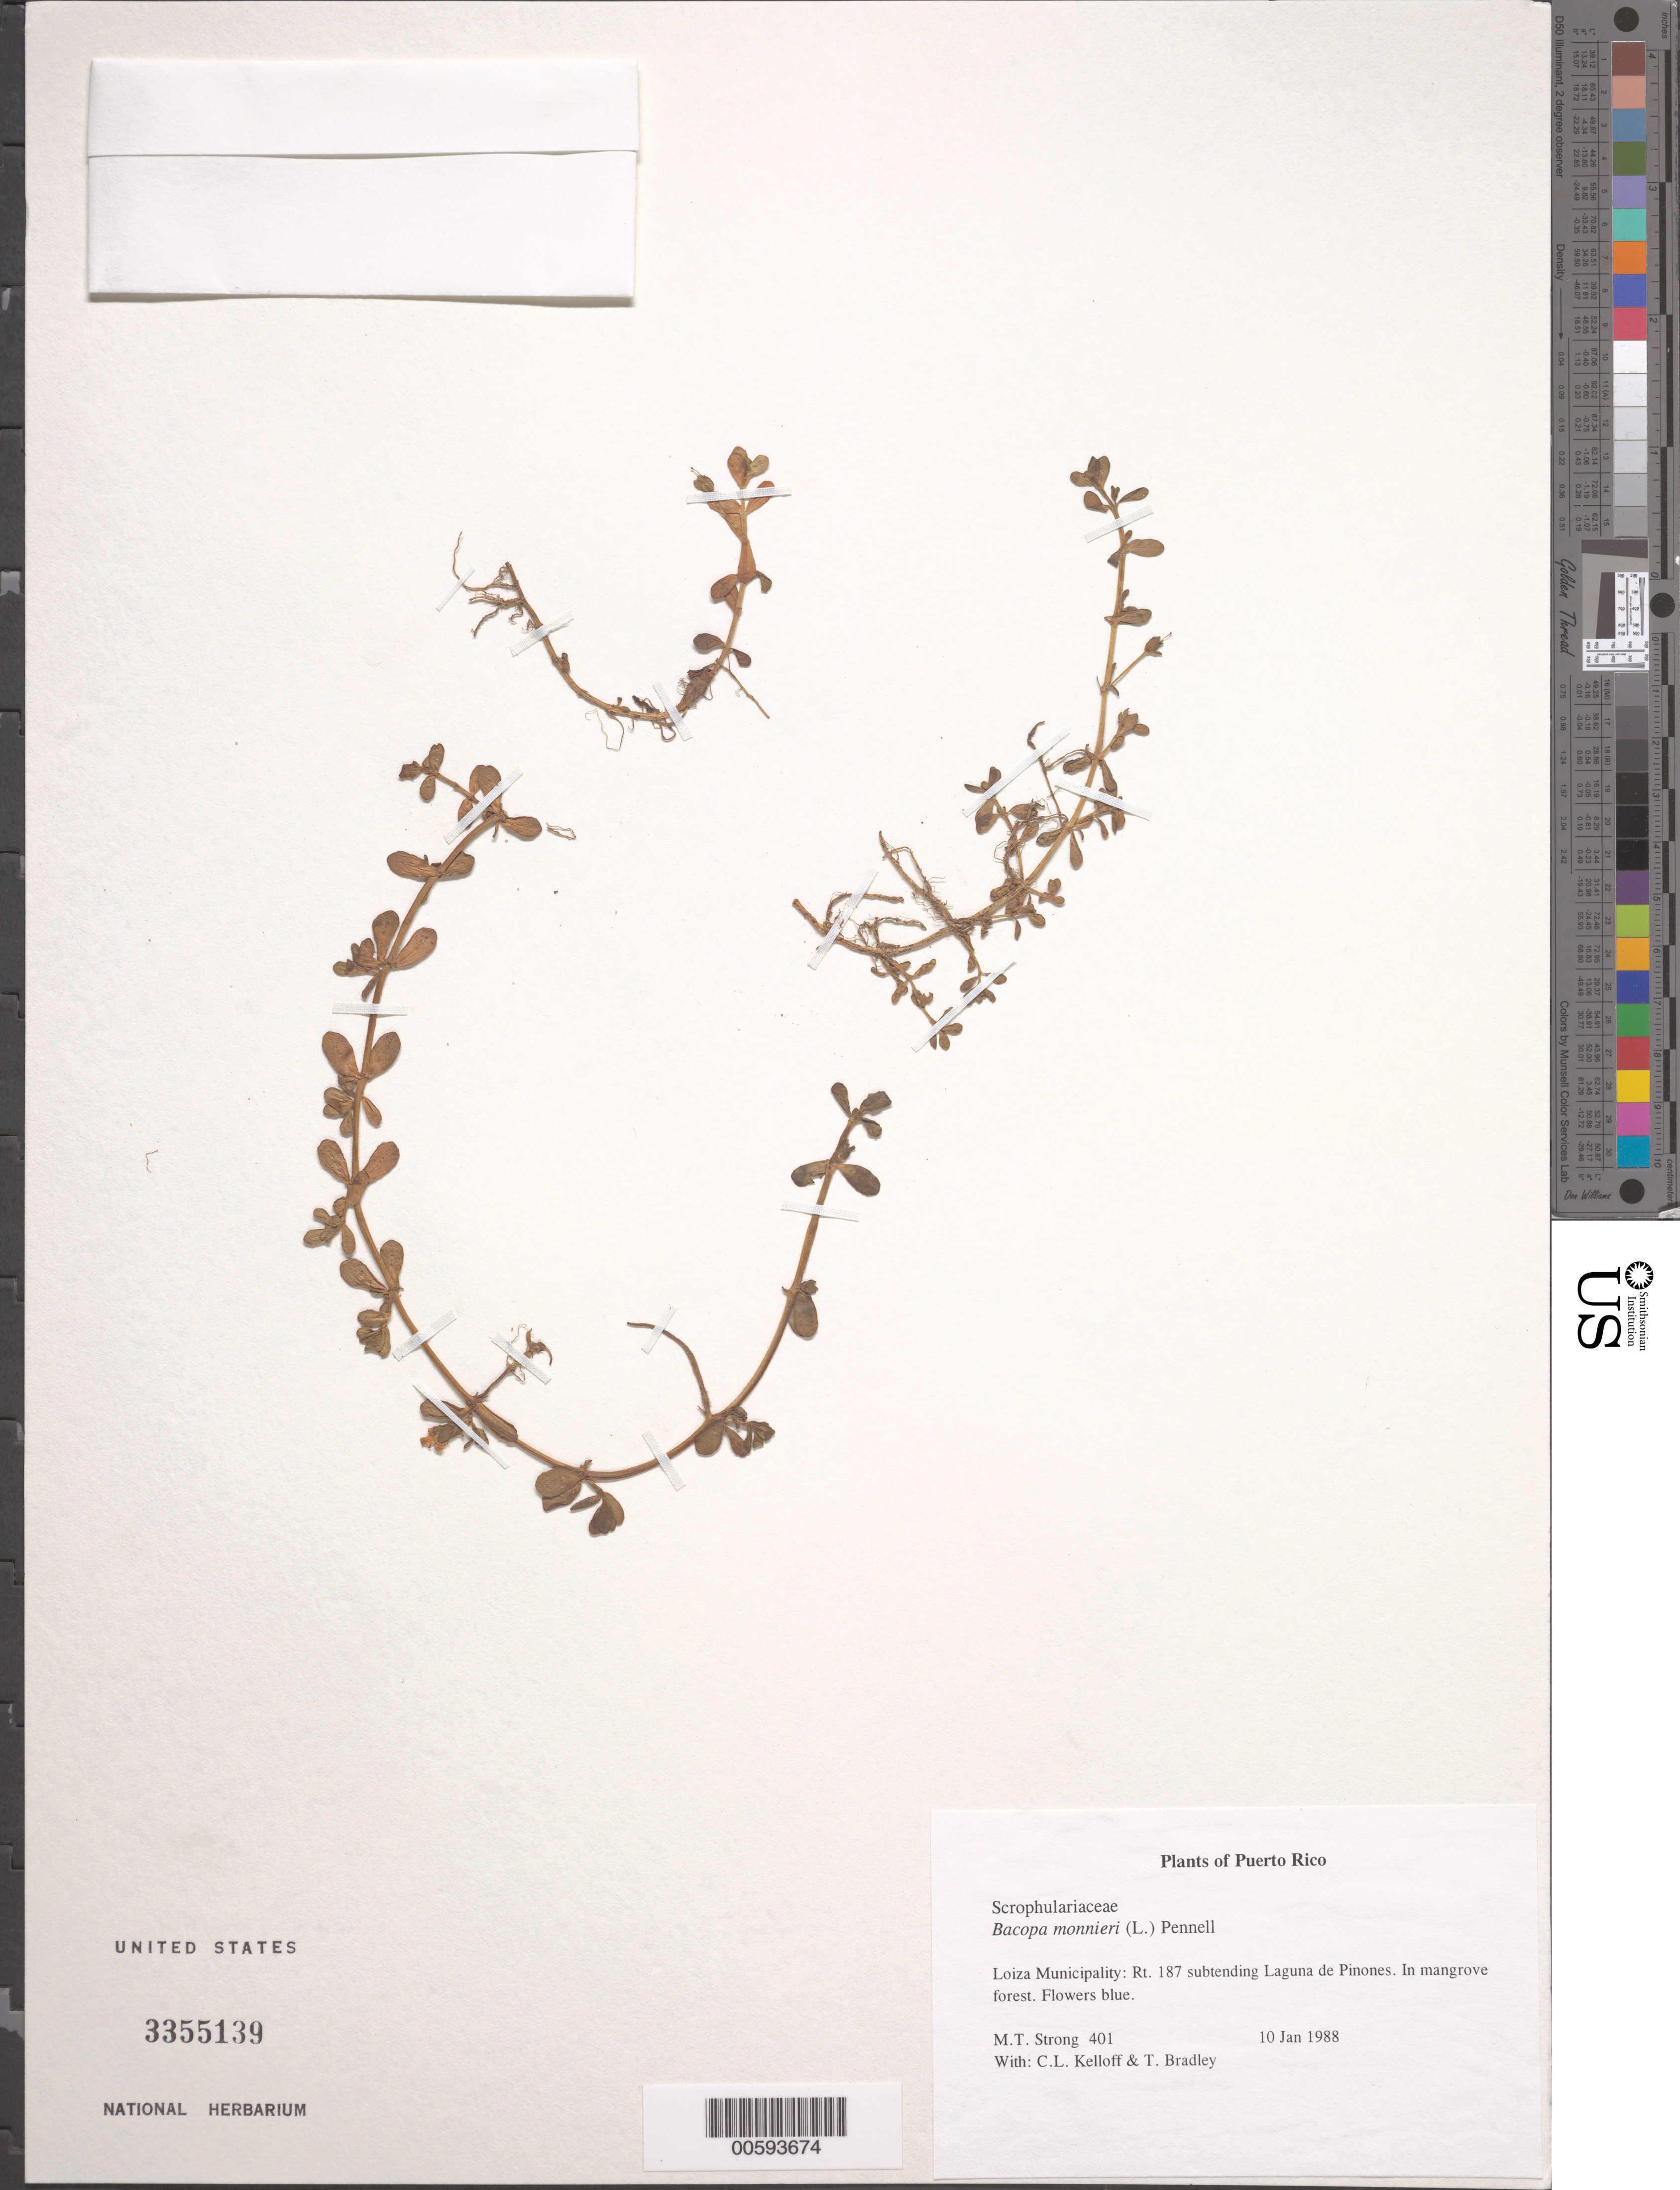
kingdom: Plantae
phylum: Tracheophyta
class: Magnoliopsida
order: Lamiales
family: Plantaginaceae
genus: Bacopa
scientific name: Bacopa monnieri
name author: (L.) Wettst.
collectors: M. T. Strong, C. L. Kelloff & T. Bradley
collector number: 401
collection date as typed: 10 Jan 1988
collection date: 1988-01-10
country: Puerto Rico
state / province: Loíza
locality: Loiza Municipality: Rt. 187 subtending Laguna de Pinones.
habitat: In mangrove forest.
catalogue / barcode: US 3355139